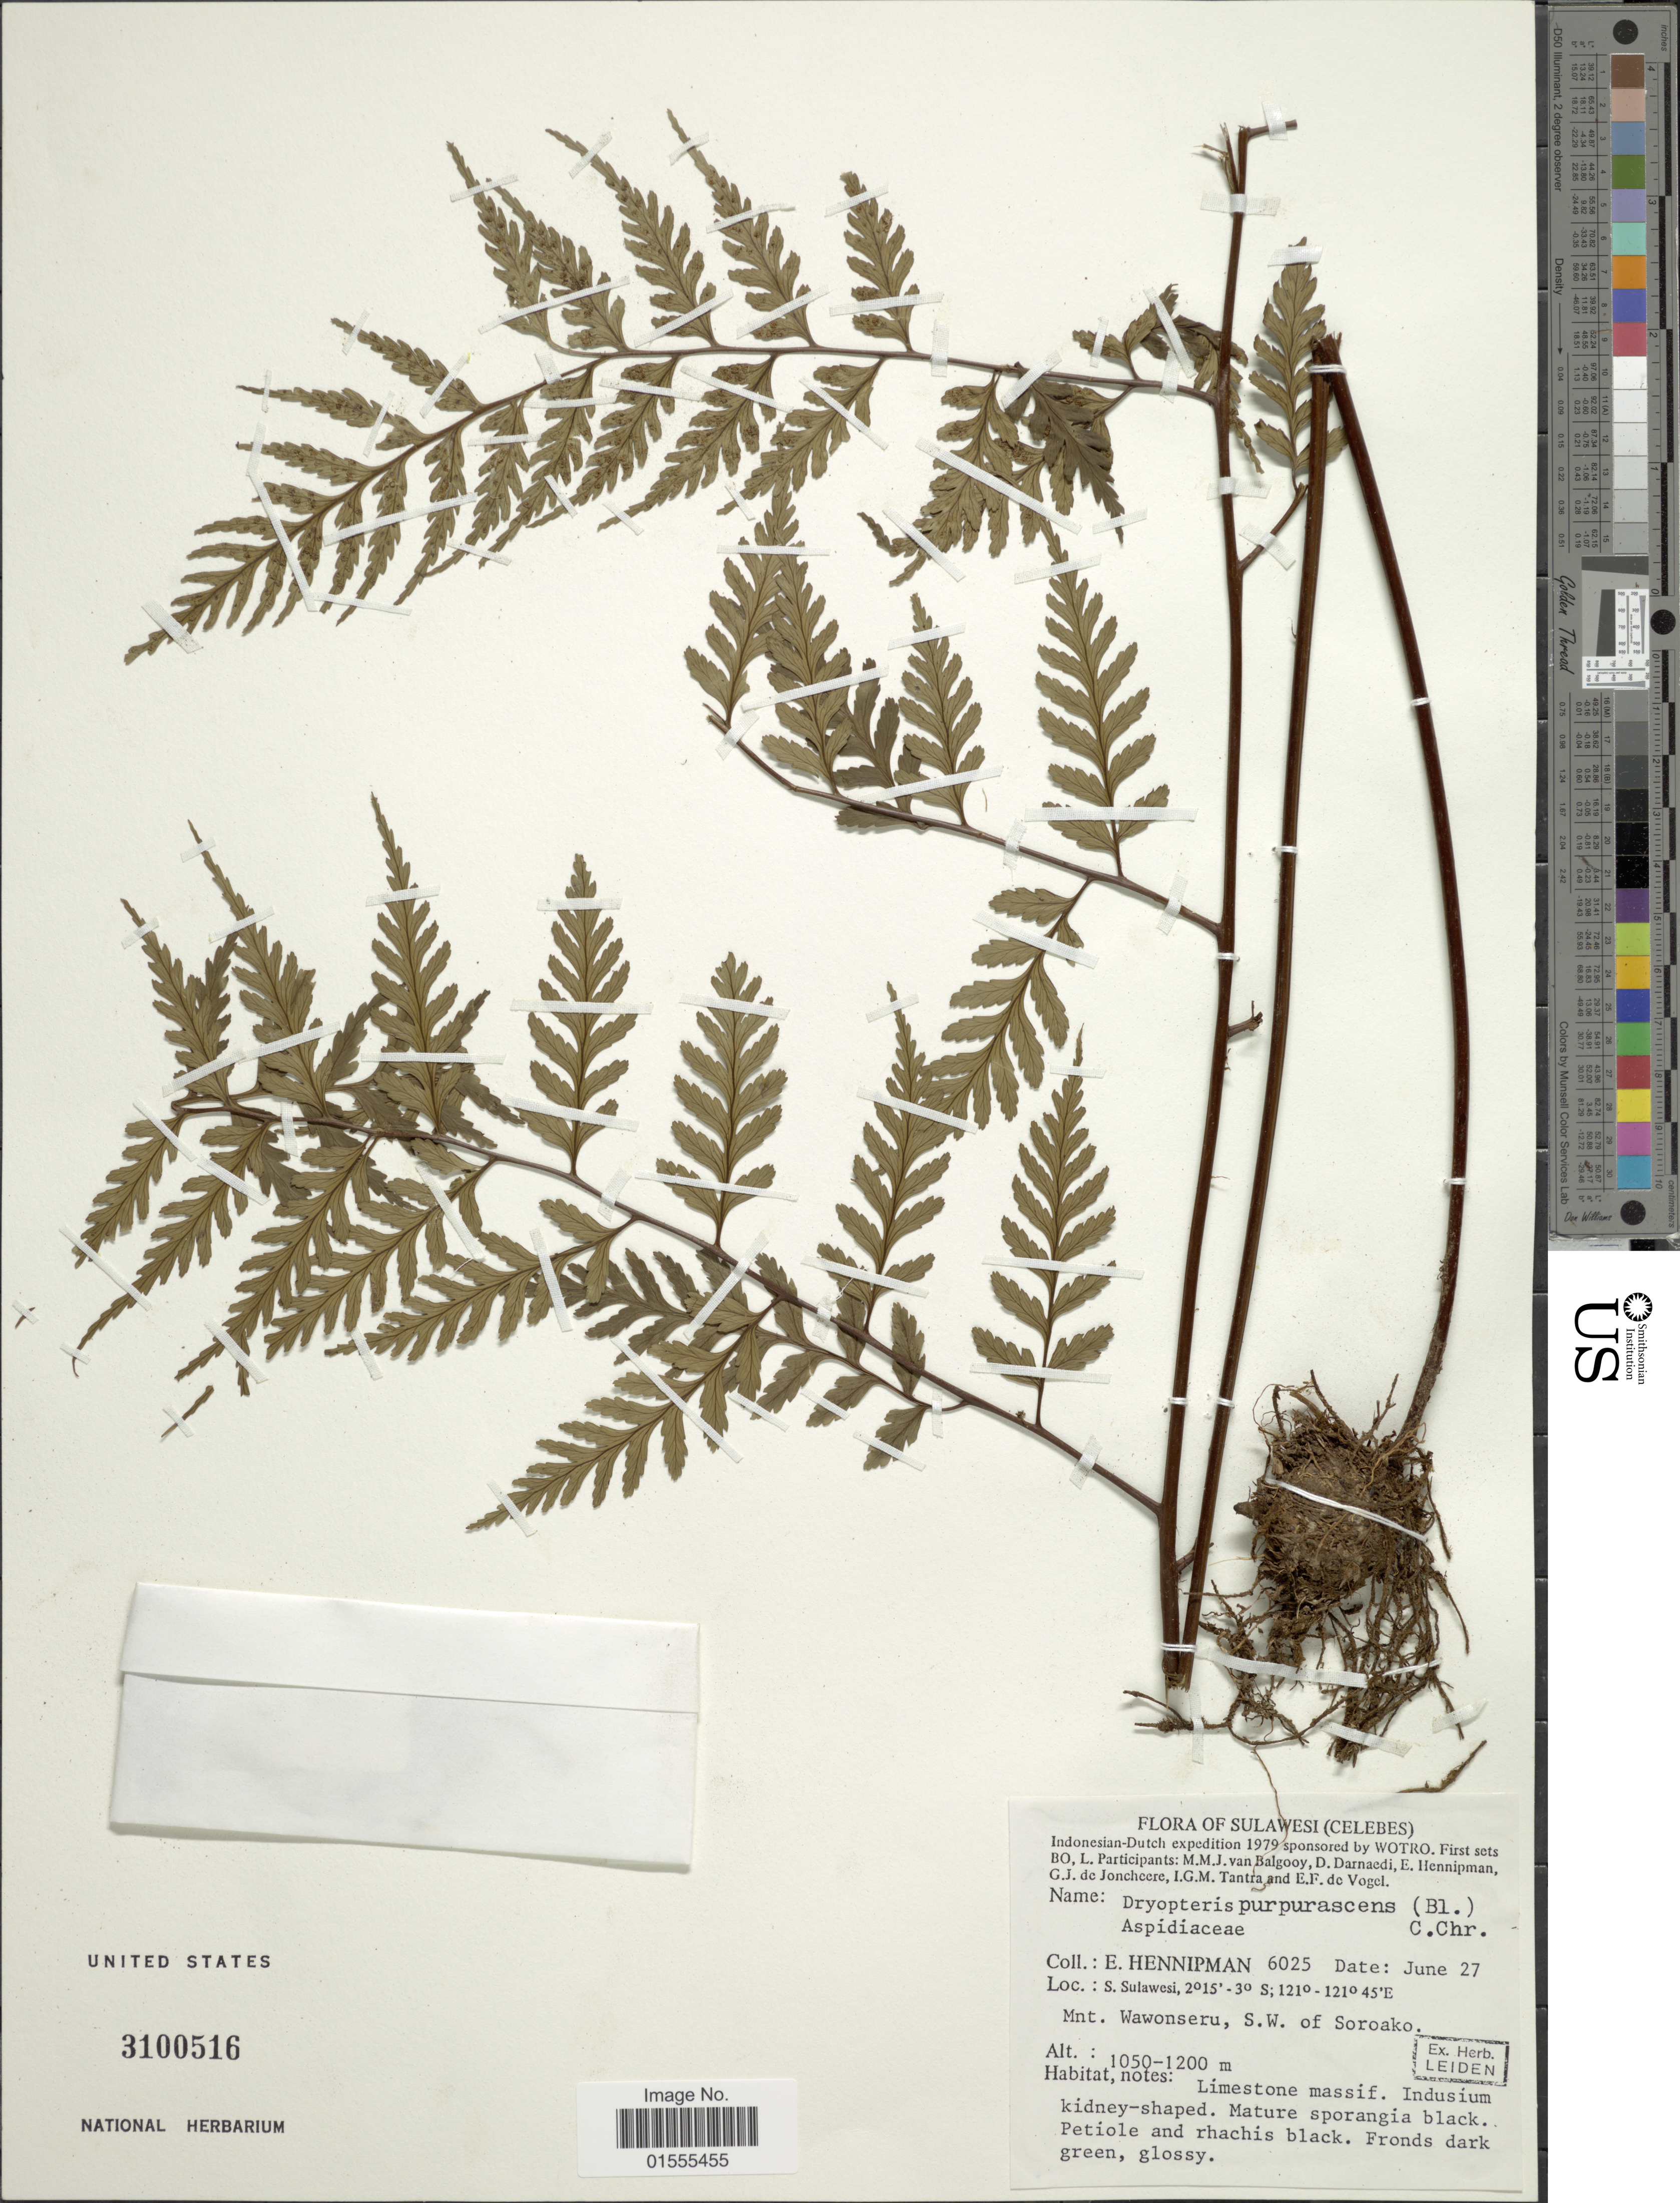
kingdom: Plantae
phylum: Tracheophyta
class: Polypodiopsida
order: Polypodiales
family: Dryopteridaceae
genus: Dryopteris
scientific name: Dryopteris purpurascens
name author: (Blume) Christ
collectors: E. Hennipman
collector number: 6025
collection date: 1979-06-27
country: Indonesia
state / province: Sulawesi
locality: (Celebes), S. Sulawesi, Mnt Wawonseru, S.W. of Soroako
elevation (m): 1050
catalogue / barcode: US 3100516